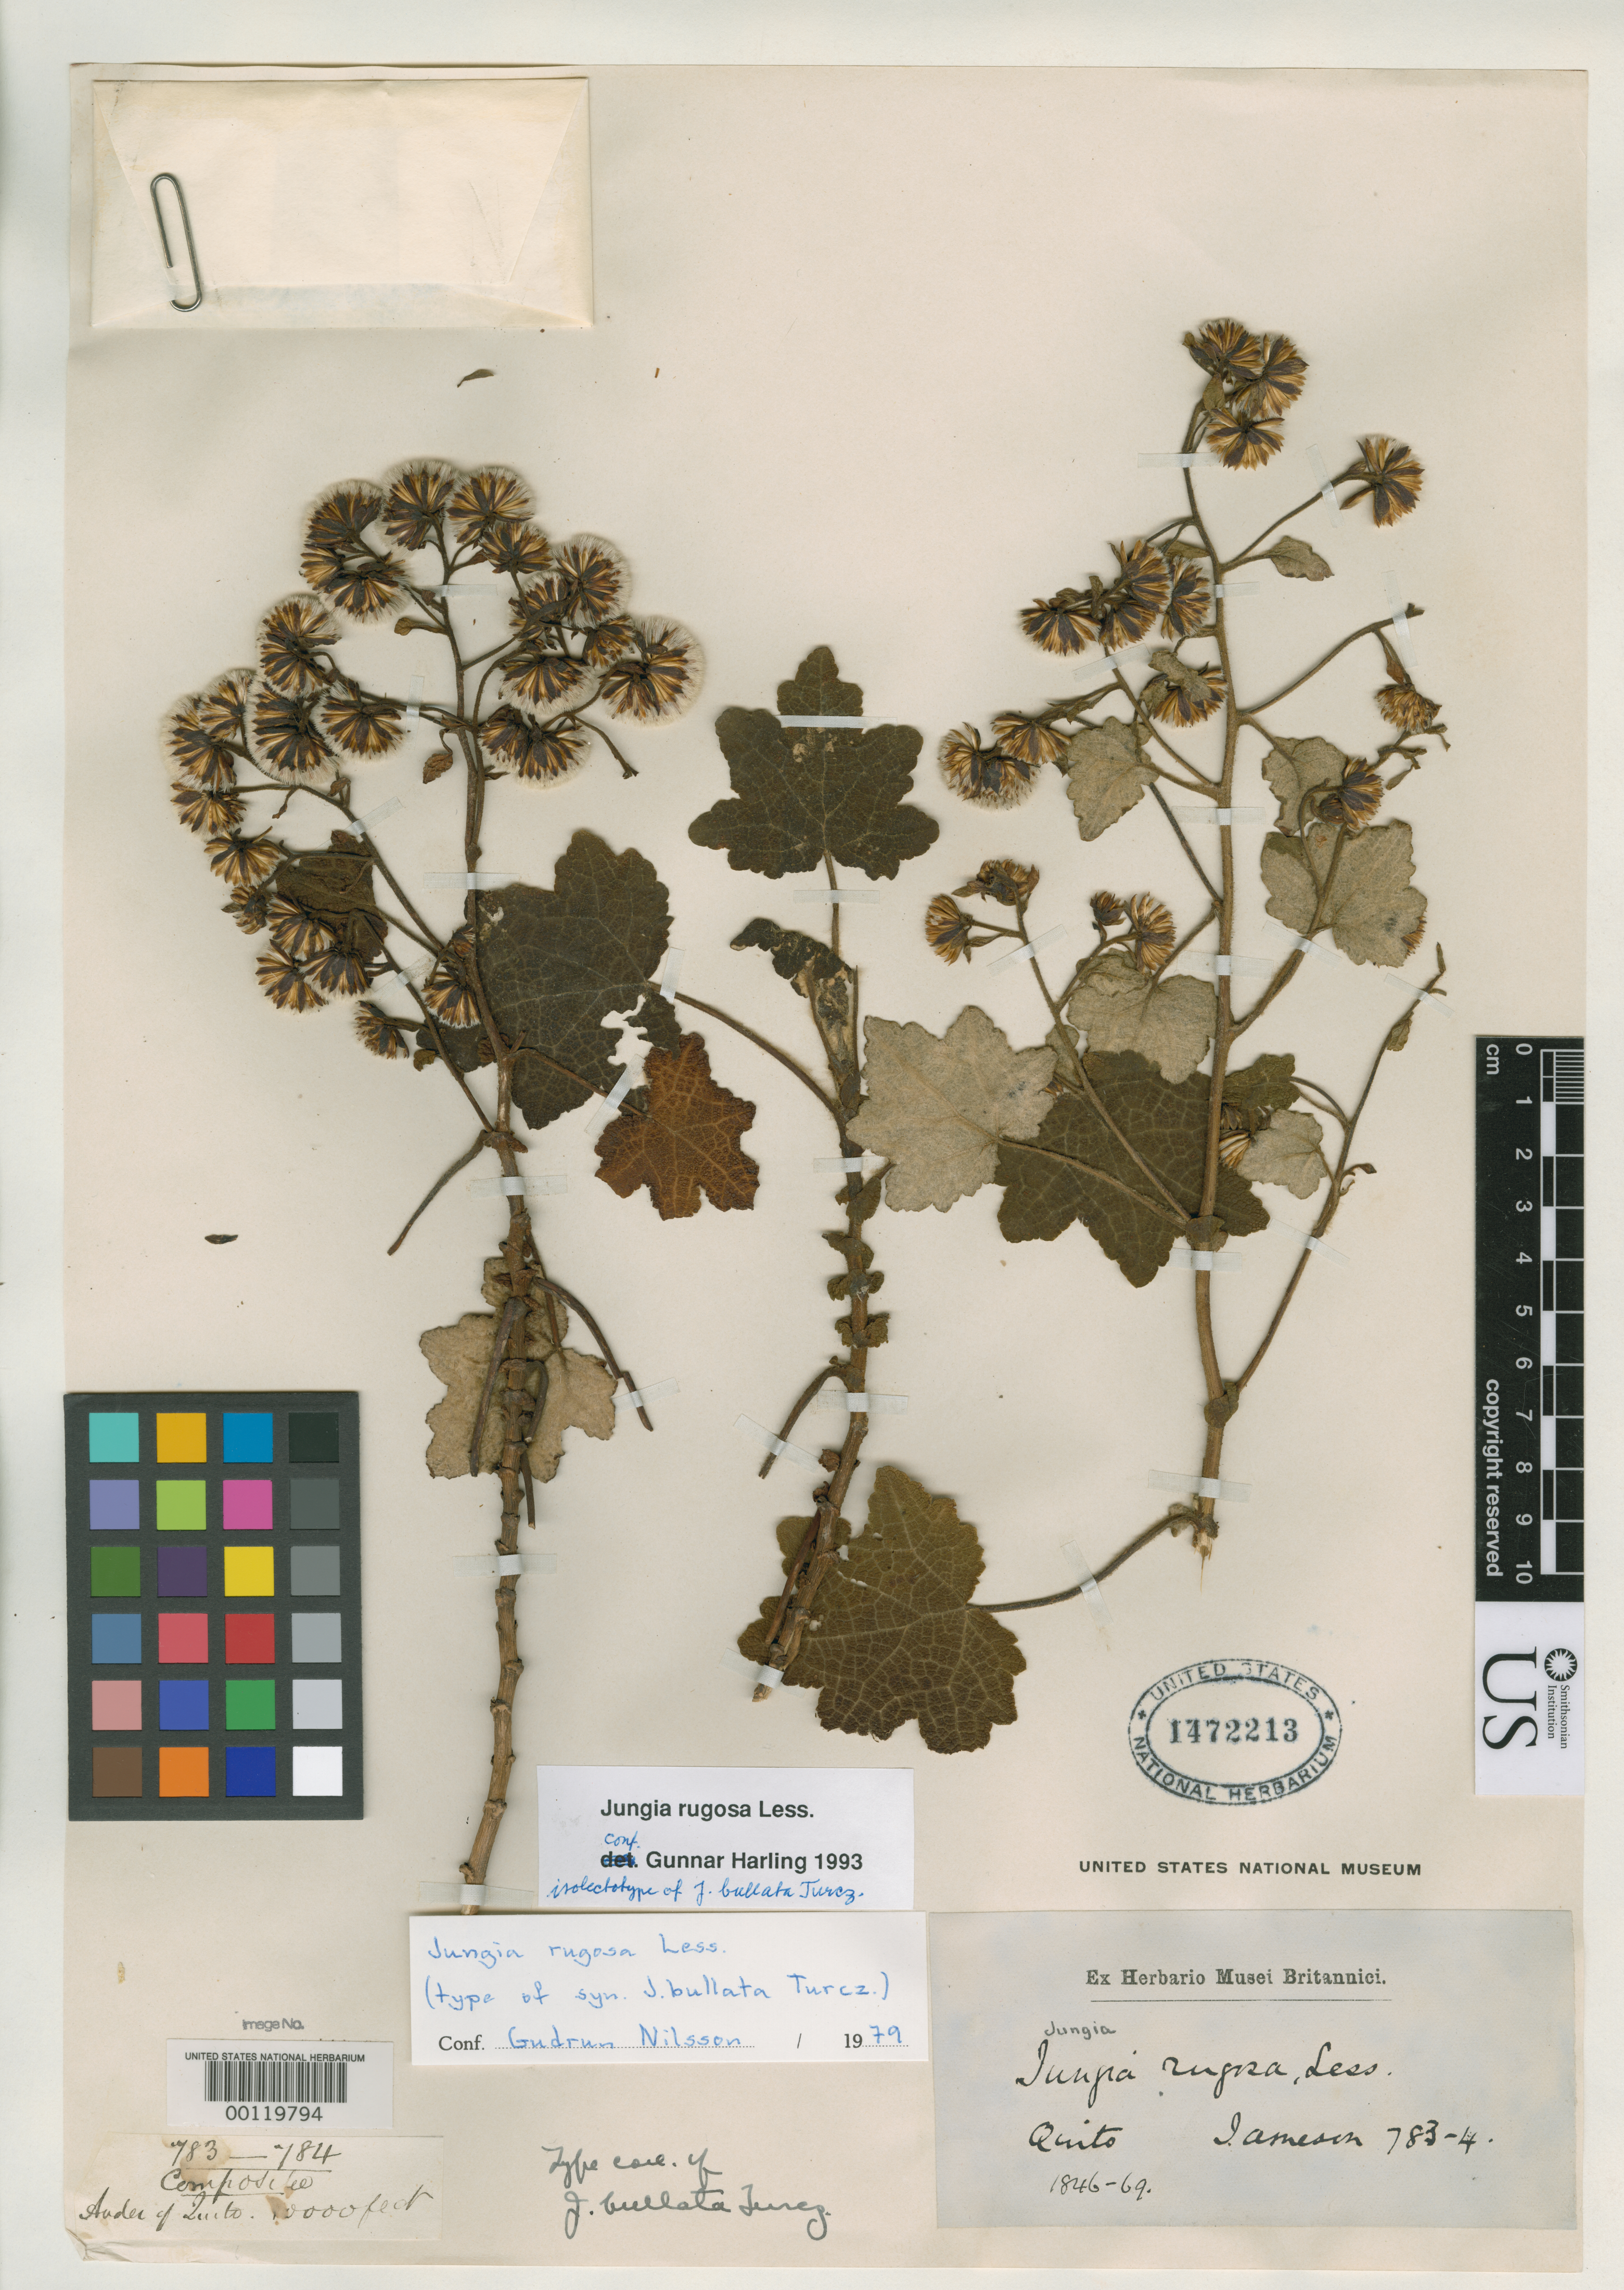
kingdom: Plantae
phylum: Tracheophyta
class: Magnoliopsida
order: Asterales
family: Asteraceae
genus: Jungia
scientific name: Jungia bullata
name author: Turcz.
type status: Type Collection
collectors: W. Jameson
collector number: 783-784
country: Ecuador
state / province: Pichincha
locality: Andes of Quito.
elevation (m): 3048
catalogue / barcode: US 1472213